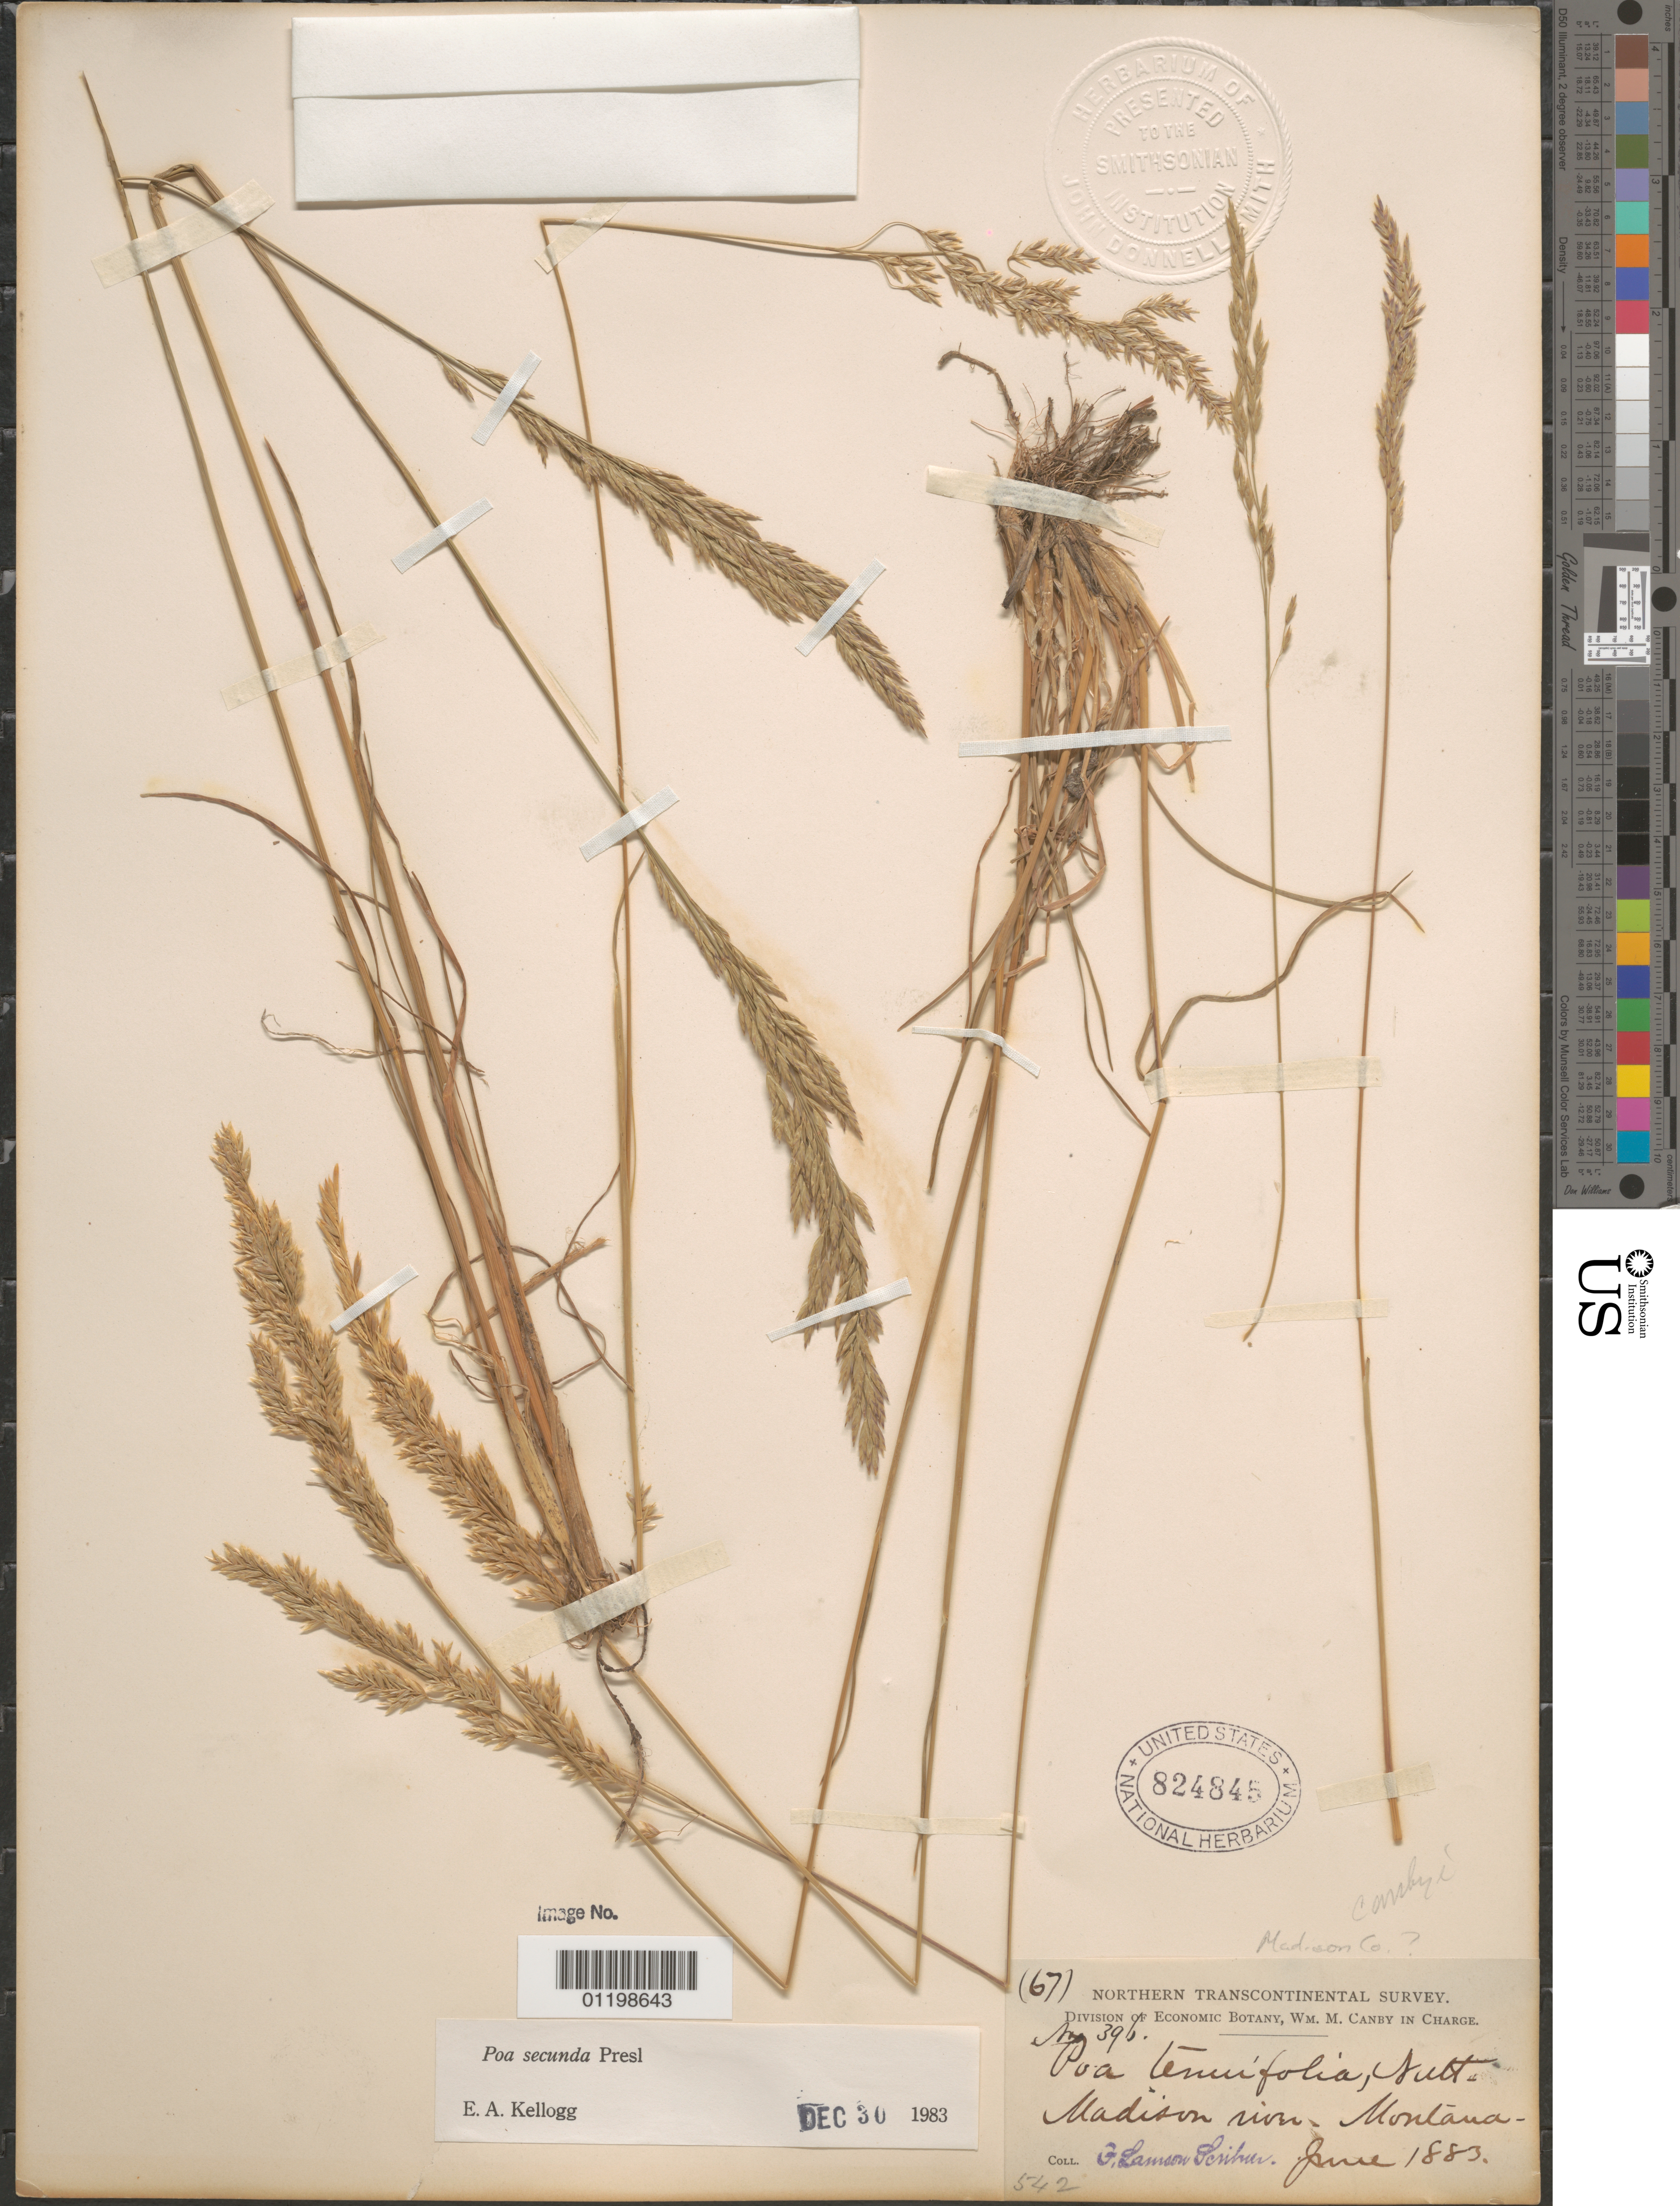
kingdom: Plantae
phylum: Tracheophyta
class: Liliopsida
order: Poales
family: Poaceae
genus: Poa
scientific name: Poa secunda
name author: J. Presl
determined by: Kellogg, E. A.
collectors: F. L. Scribner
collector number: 396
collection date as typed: Jun1883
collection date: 1883-06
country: United States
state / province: Montana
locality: Madison River.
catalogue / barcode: US 824845